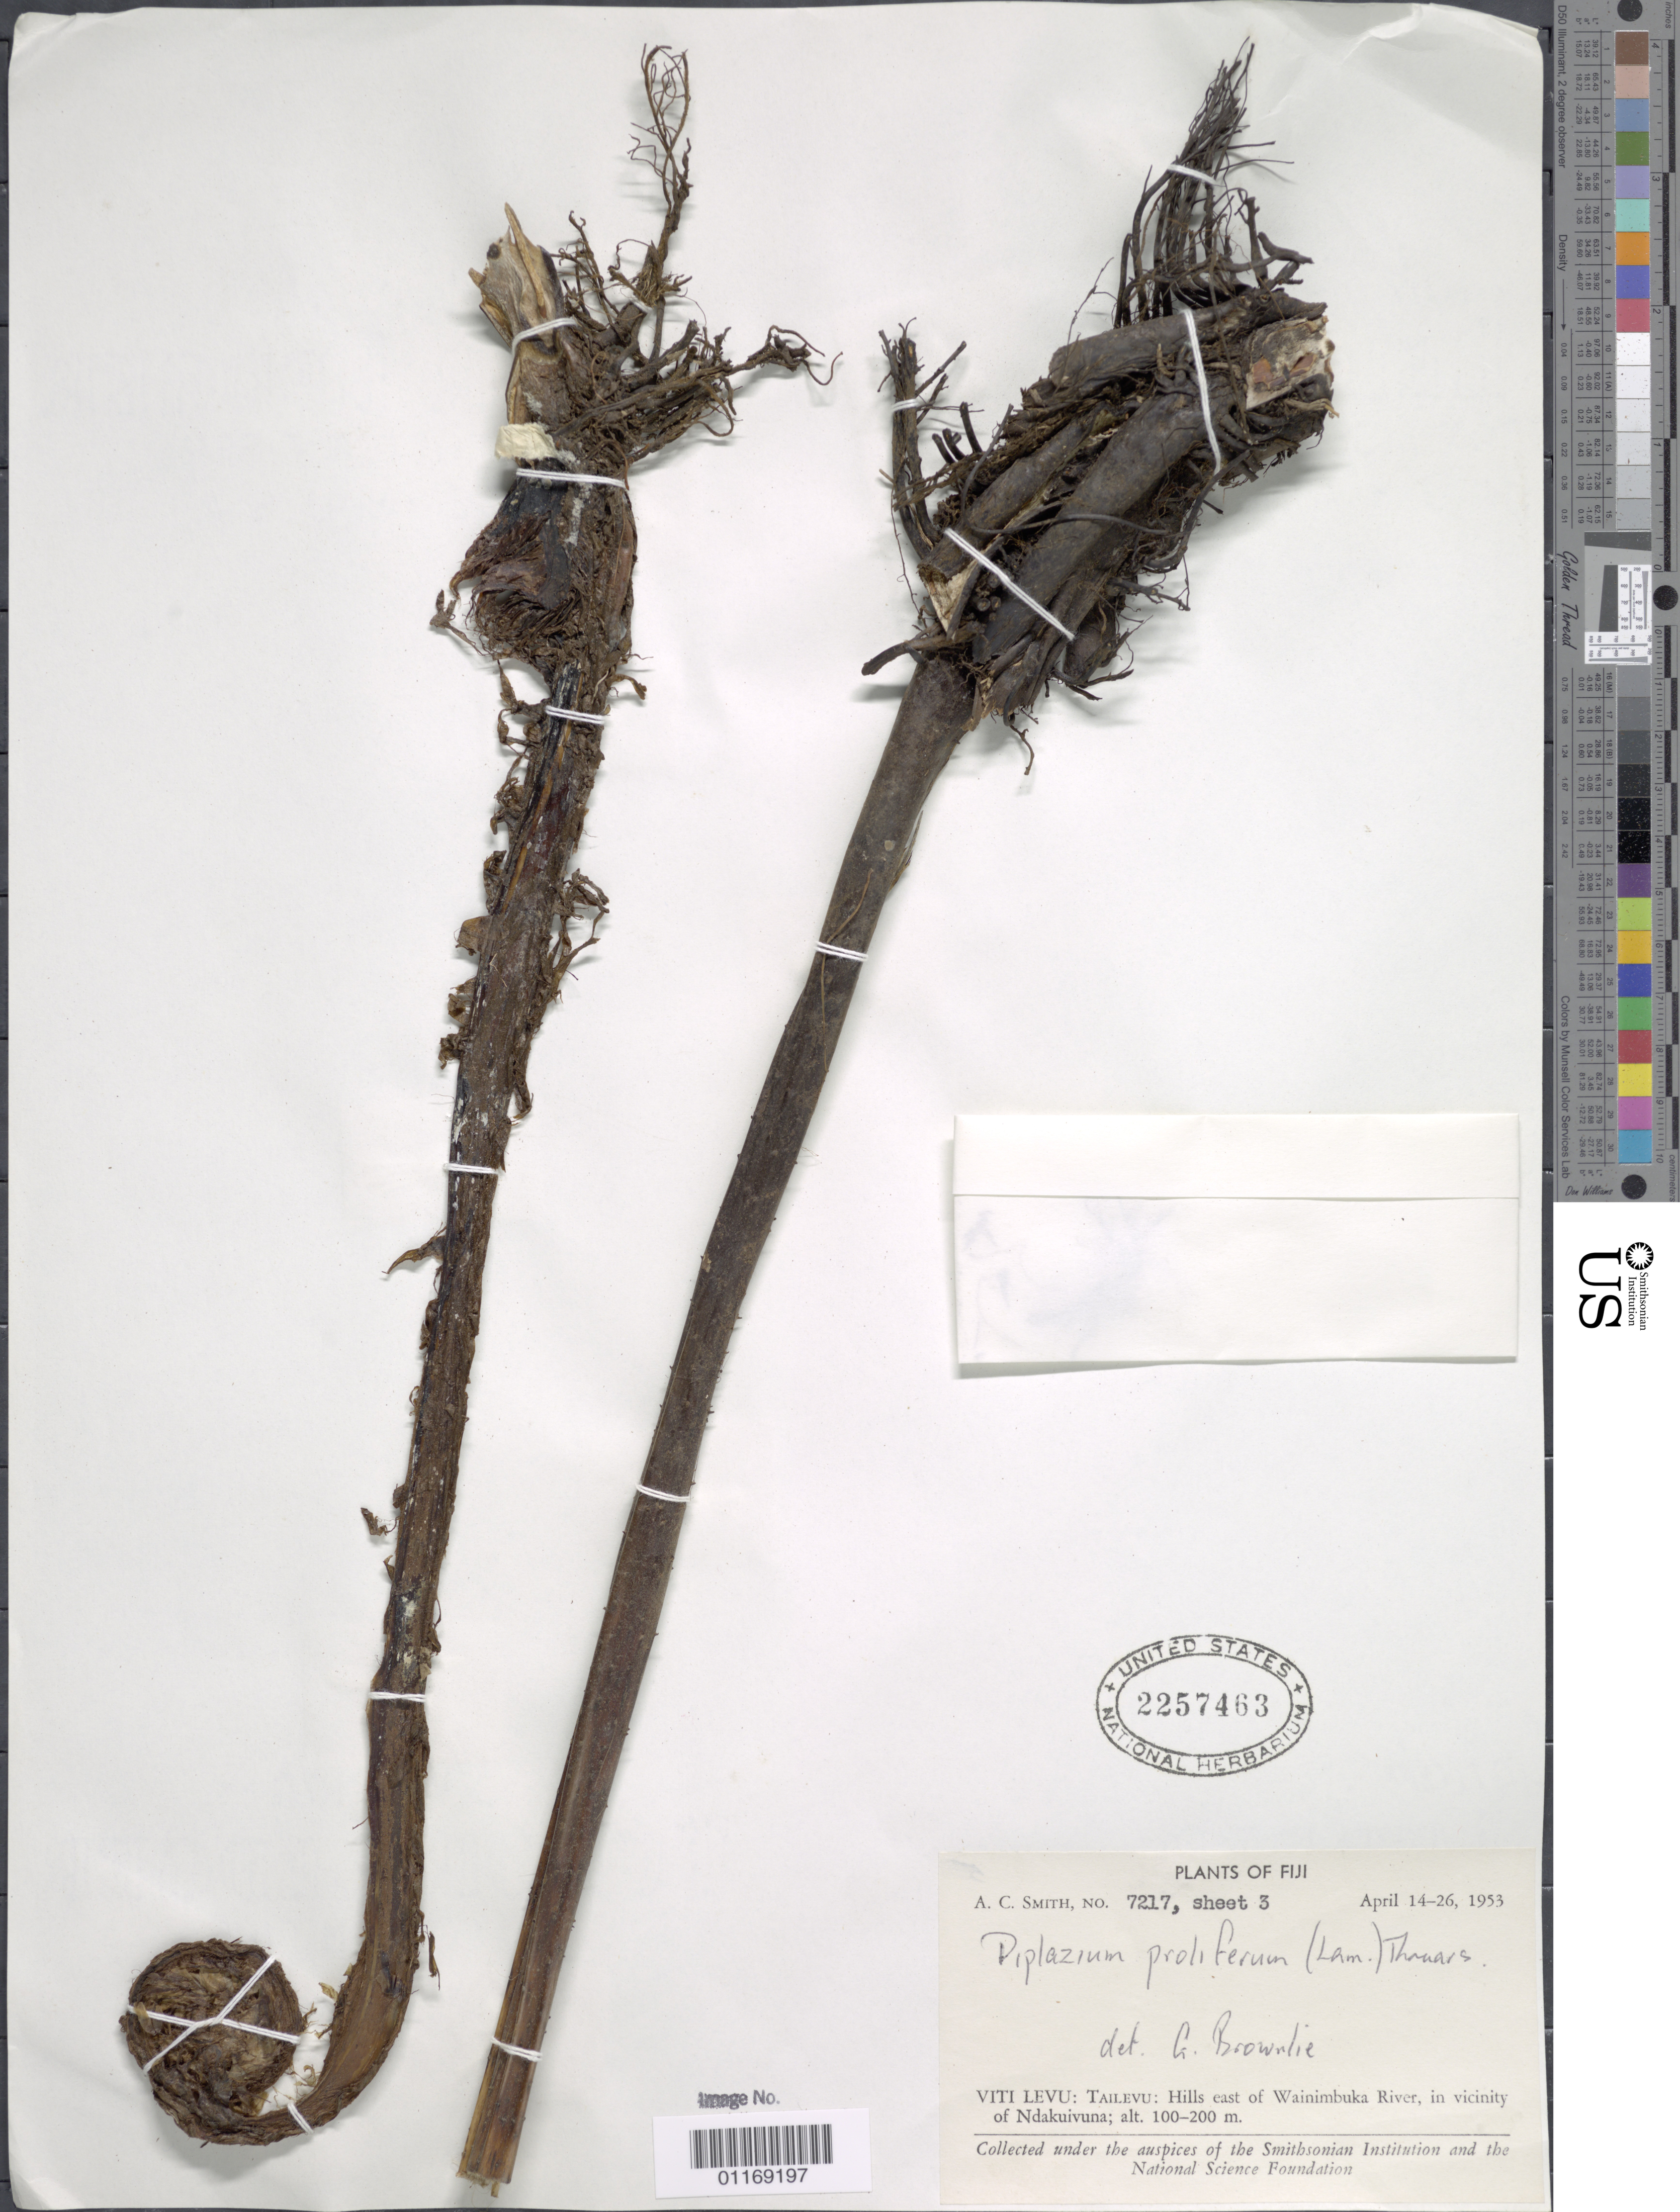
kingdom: Plantae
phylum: Tracheophyta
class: Polypodiopsida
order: Polypodiales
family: Athyriaceae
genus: Diplazium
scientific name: Diplazium proliferum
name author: (Lam.) Thouars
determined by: Brownlie, G.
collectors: A. C. Smith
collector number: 7217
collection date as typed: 14 Apr 1953 to 26 Apr 1953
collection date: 1953-04-14/1953-04-26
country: Fiji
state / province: Central Division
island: Viti Levu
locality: Tailevu, hills E of Wainimbuka River, in vicinity of Ndakuivuna, Tailevu.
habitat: Frequent along stream in dense forest.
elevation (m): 100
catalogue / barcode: US 2257463